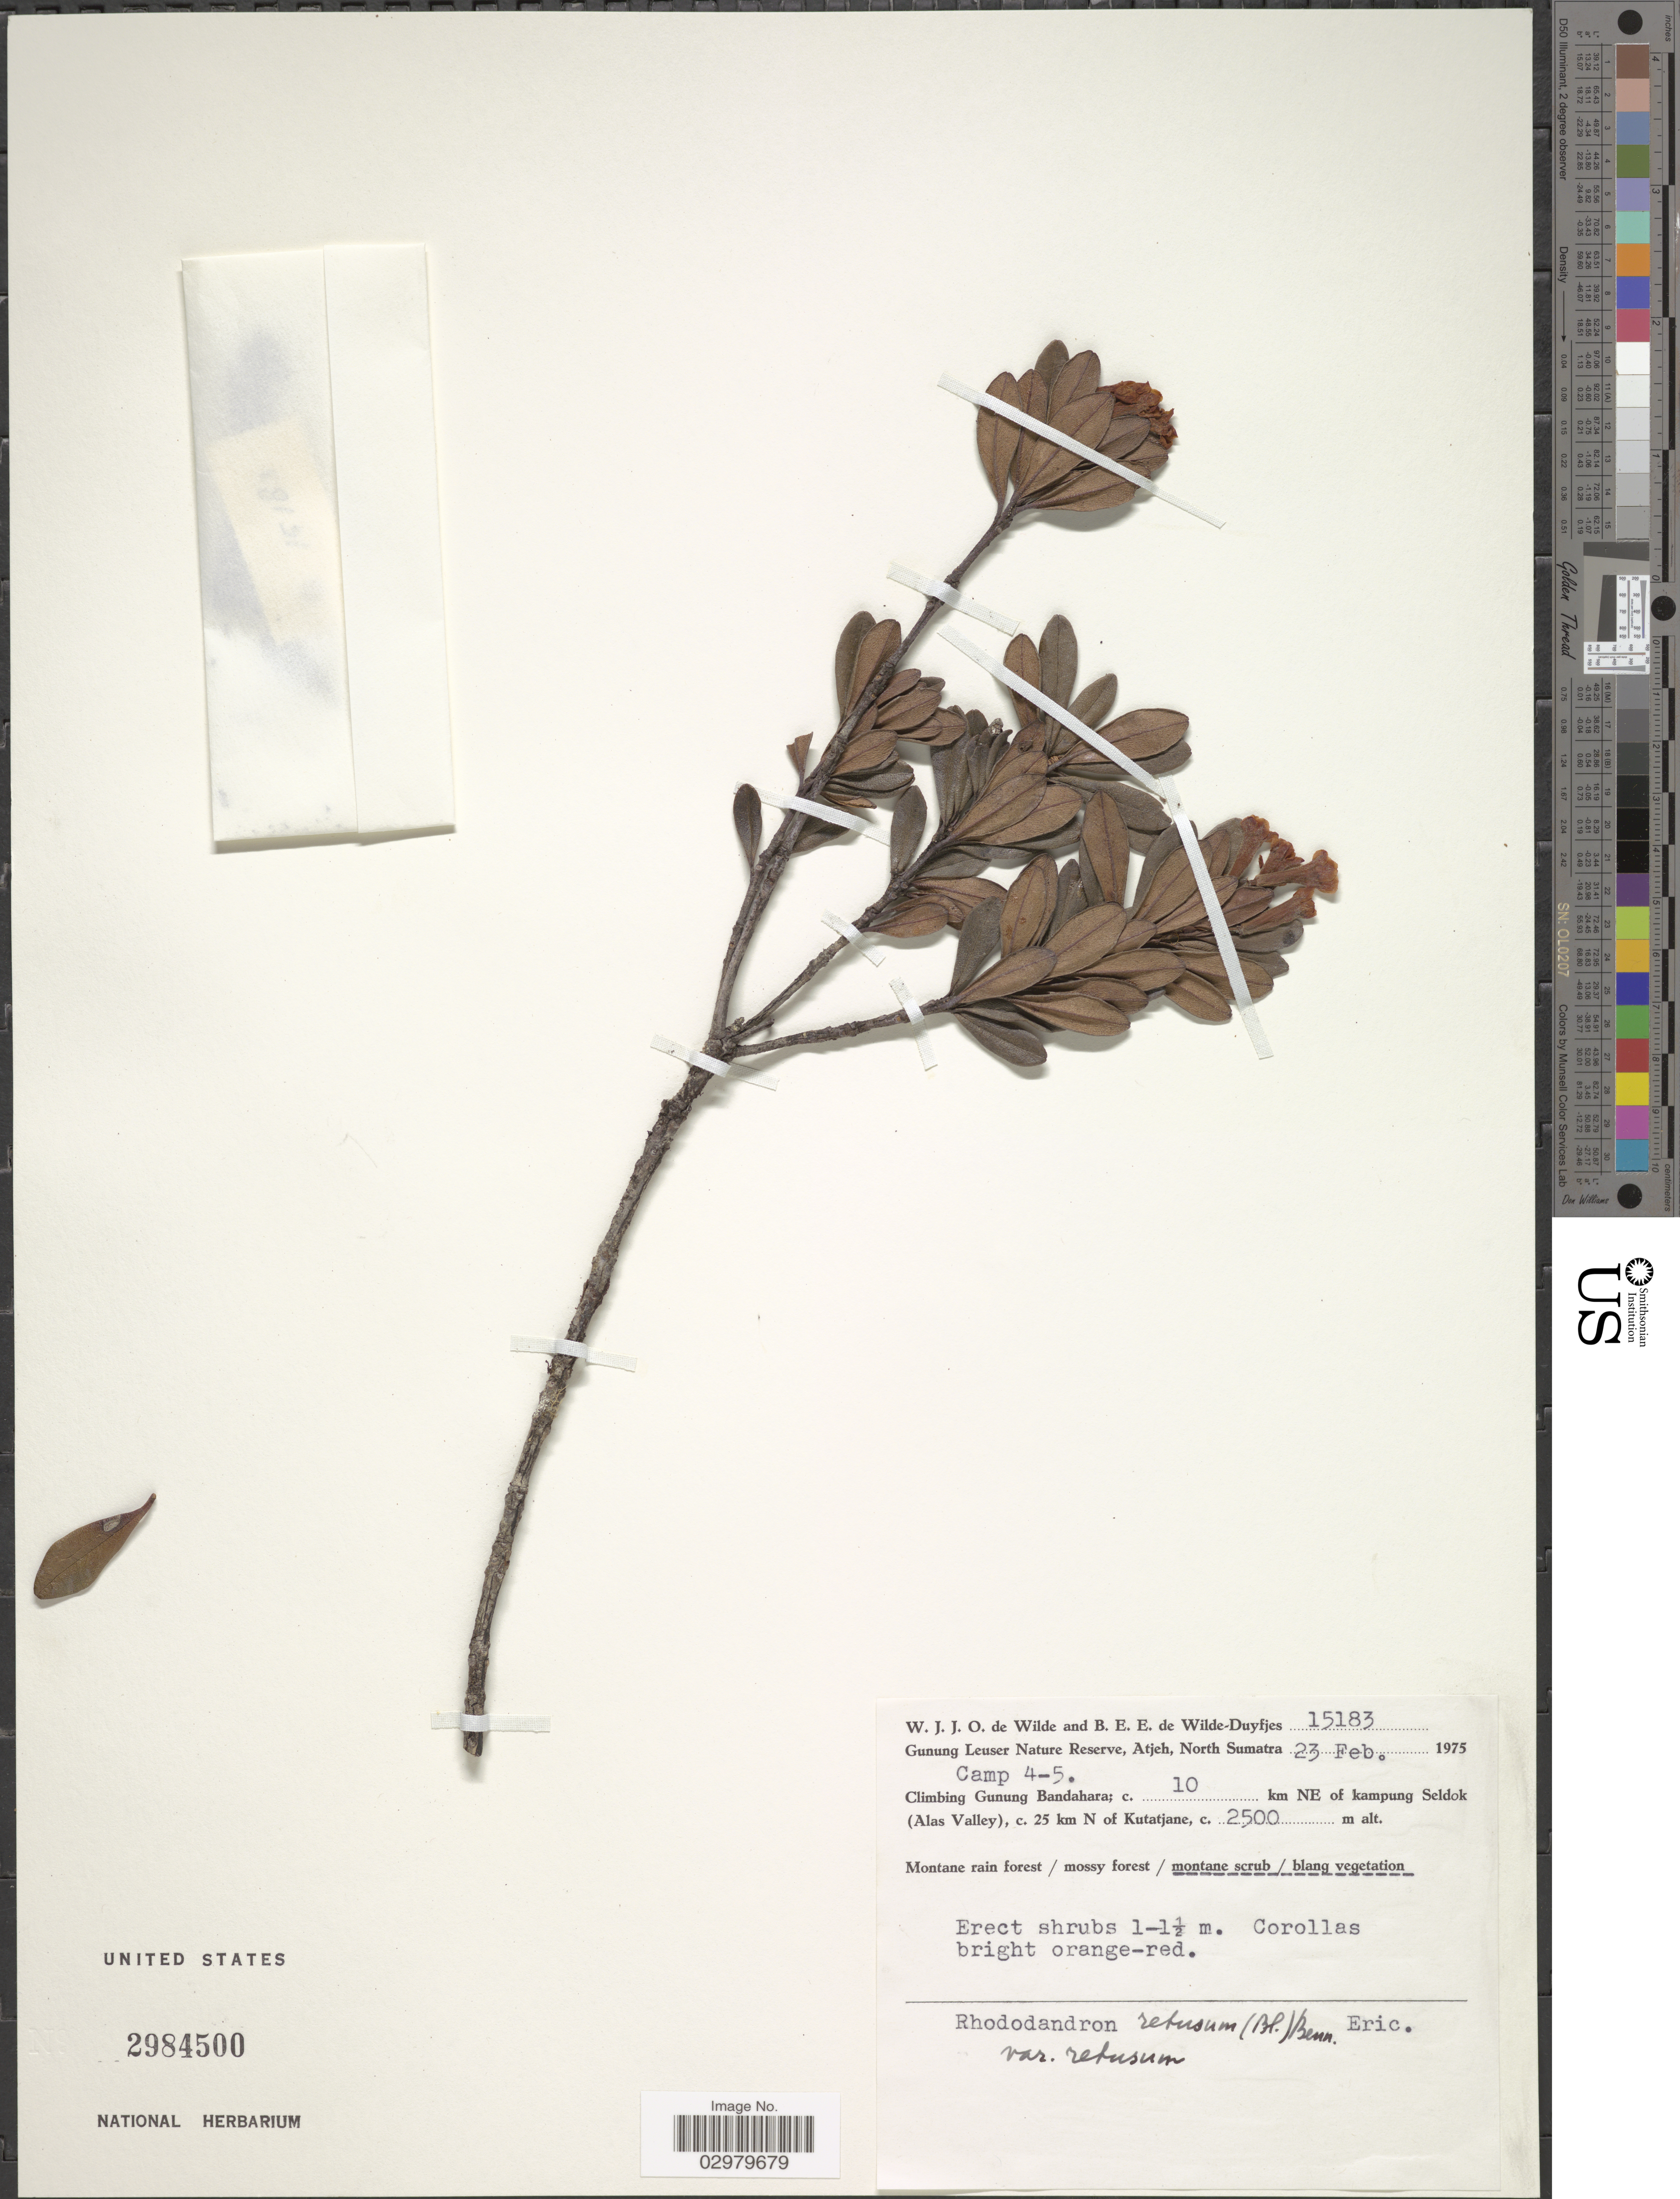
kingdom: Plantae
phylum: Tracheophyta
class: Magnoliopsida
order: Ericales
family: Ericaceae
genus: Rhododendron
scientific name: Rhododendron retusum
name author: (Blume) Benn.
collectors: W. J. de Wilde & B. E. de Wilde-Duyfjes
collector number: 15183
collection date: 1975-02-23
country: Indonesia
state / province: Sumatra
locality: Gunung Leuser Nature Reserve, Atjeh, North Sumatra. Camp 4-5. Climbing Gunung Bandahara; c. 10 km NE of kampung Seldok (Alas Valley), c. 25 km N of Kutatjane.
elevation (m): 2500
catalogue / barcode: US 2984500